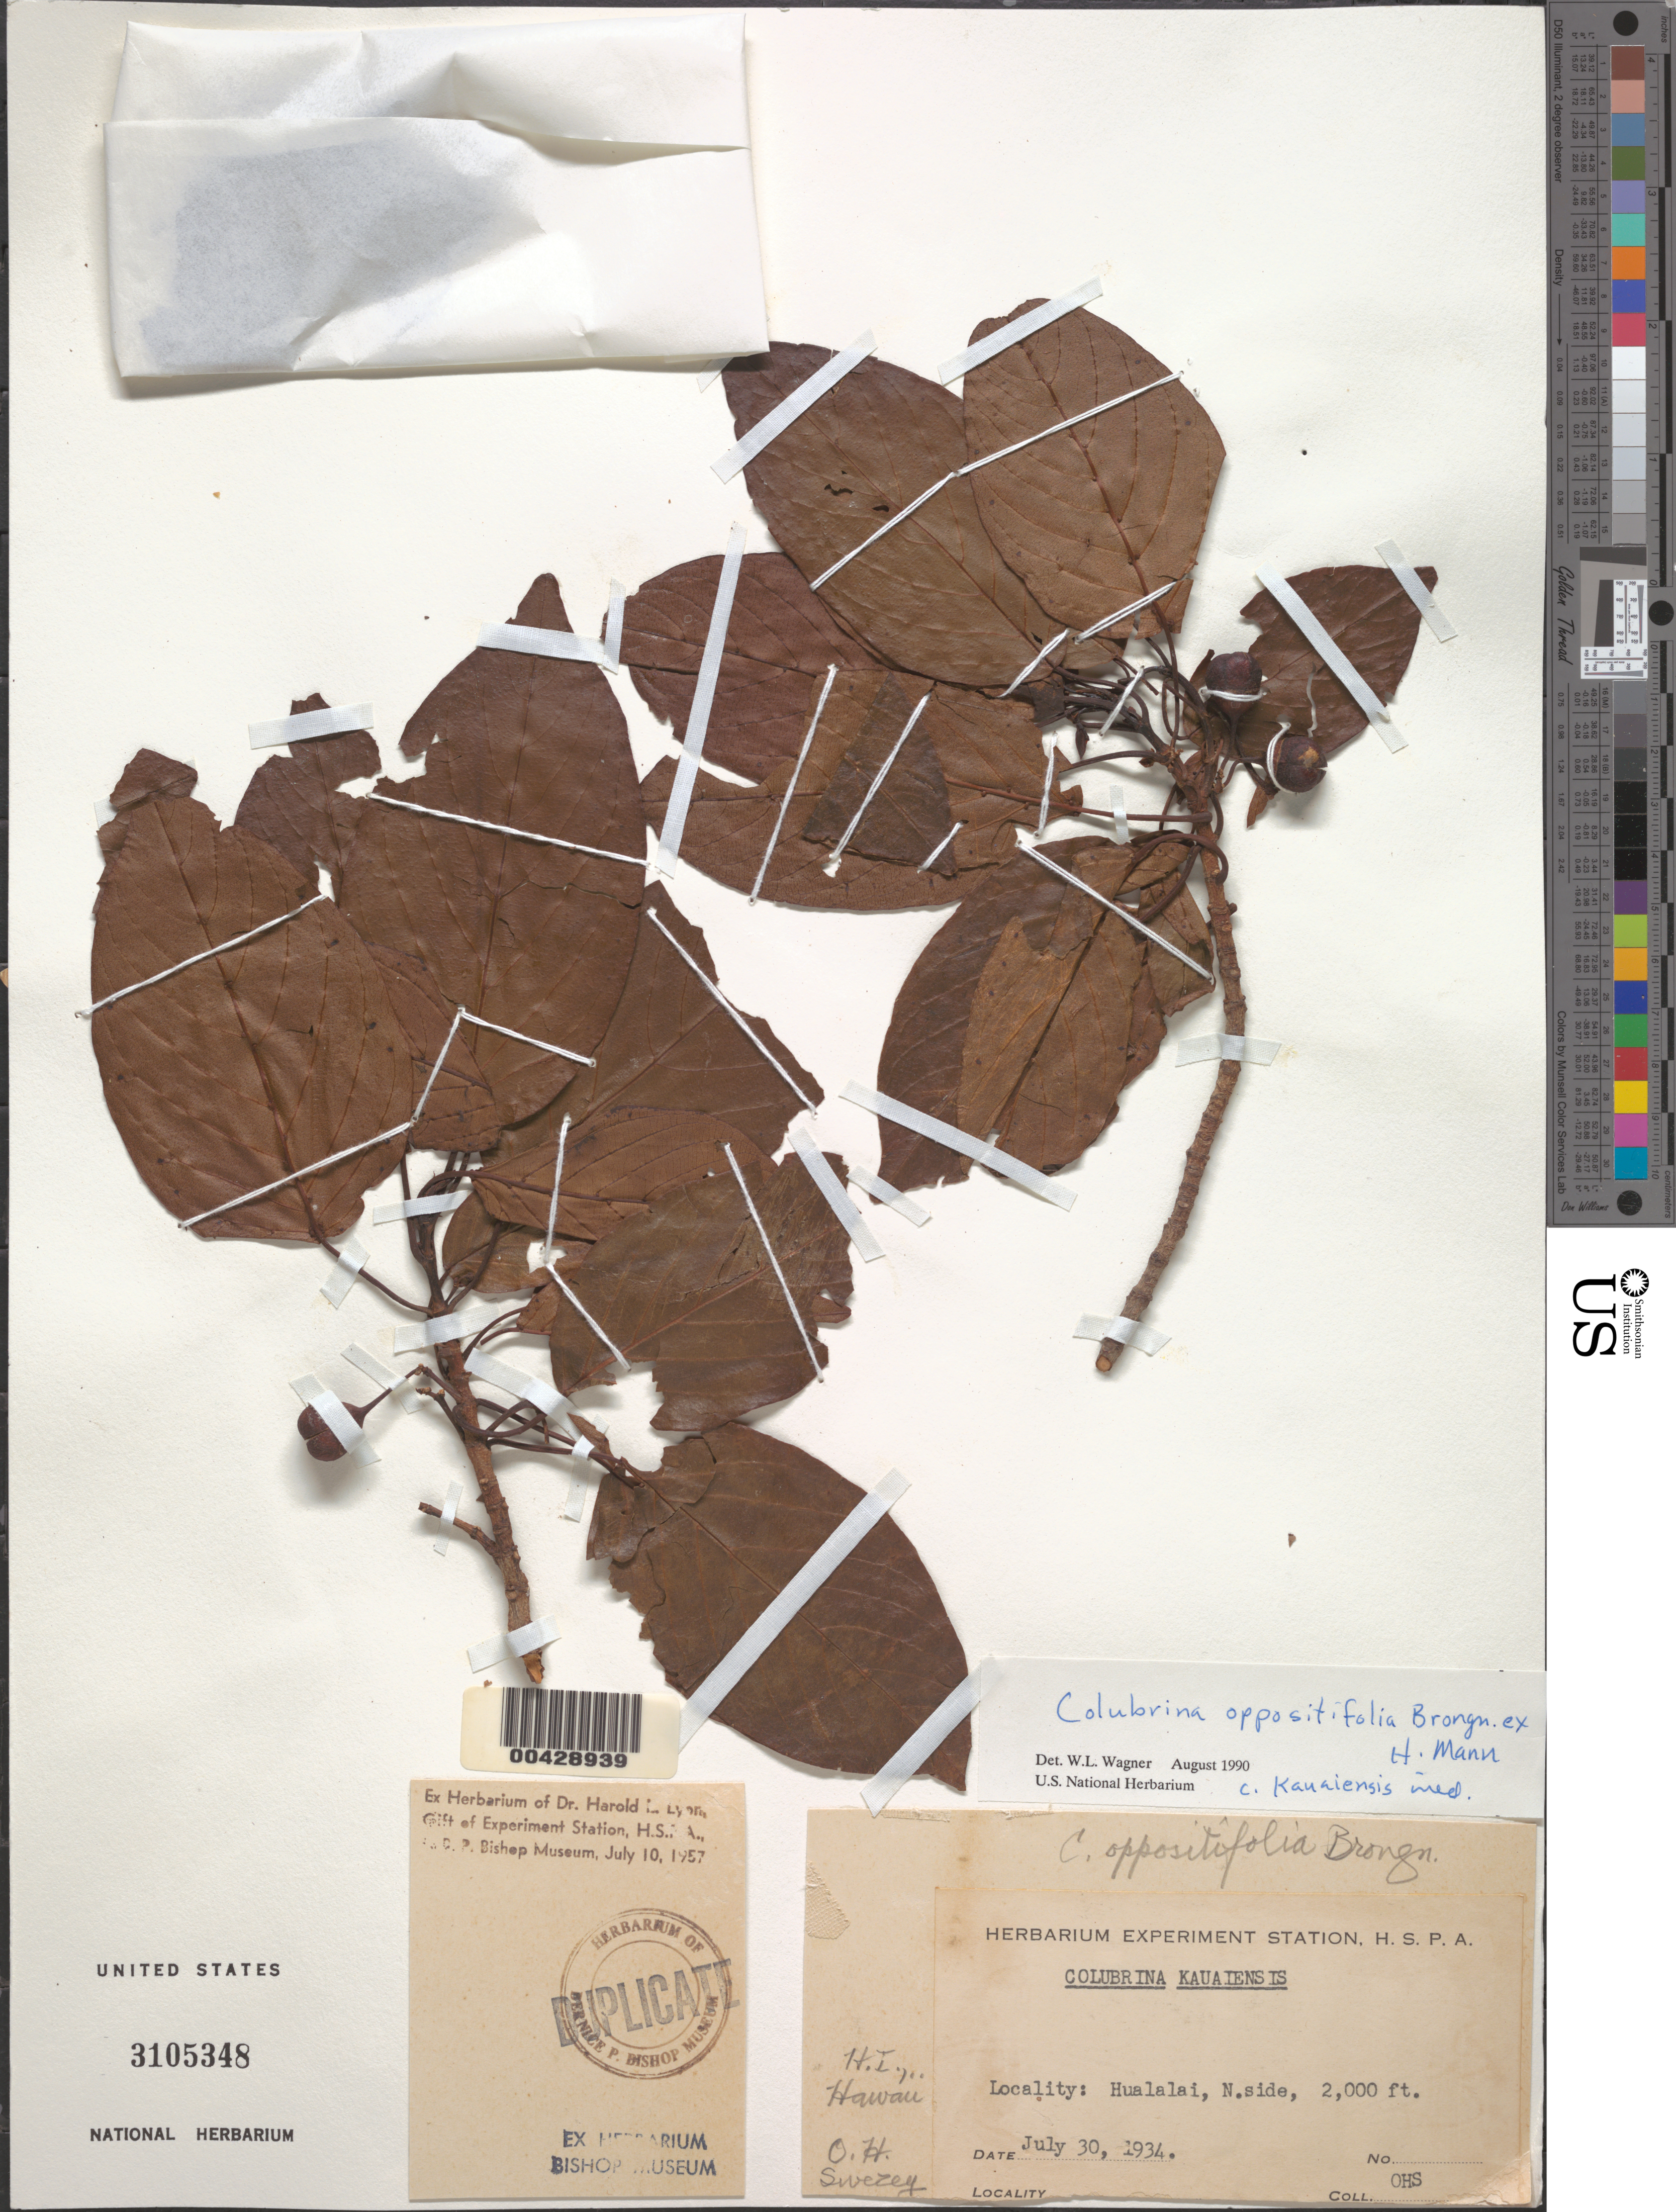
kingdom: Plantae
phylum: Tracheophyta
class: Magnoliopsida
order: Rosales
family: Rhamnaceae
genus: Colubrina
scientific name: Colubrina oppositifolia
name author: Brongn. ex H. Mann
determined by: Wagner, W. L., (BOT), Smithsonian Institution - National Museum of Natural History (UNITED STATES)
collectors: O. H. Swezey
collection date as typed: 30 Jul 1934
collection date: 1934-07-30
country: United States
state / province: Hawaii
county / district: Hawaii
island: Hawaii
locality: Hualalai, North side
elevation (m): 610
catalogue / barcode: US 3105348